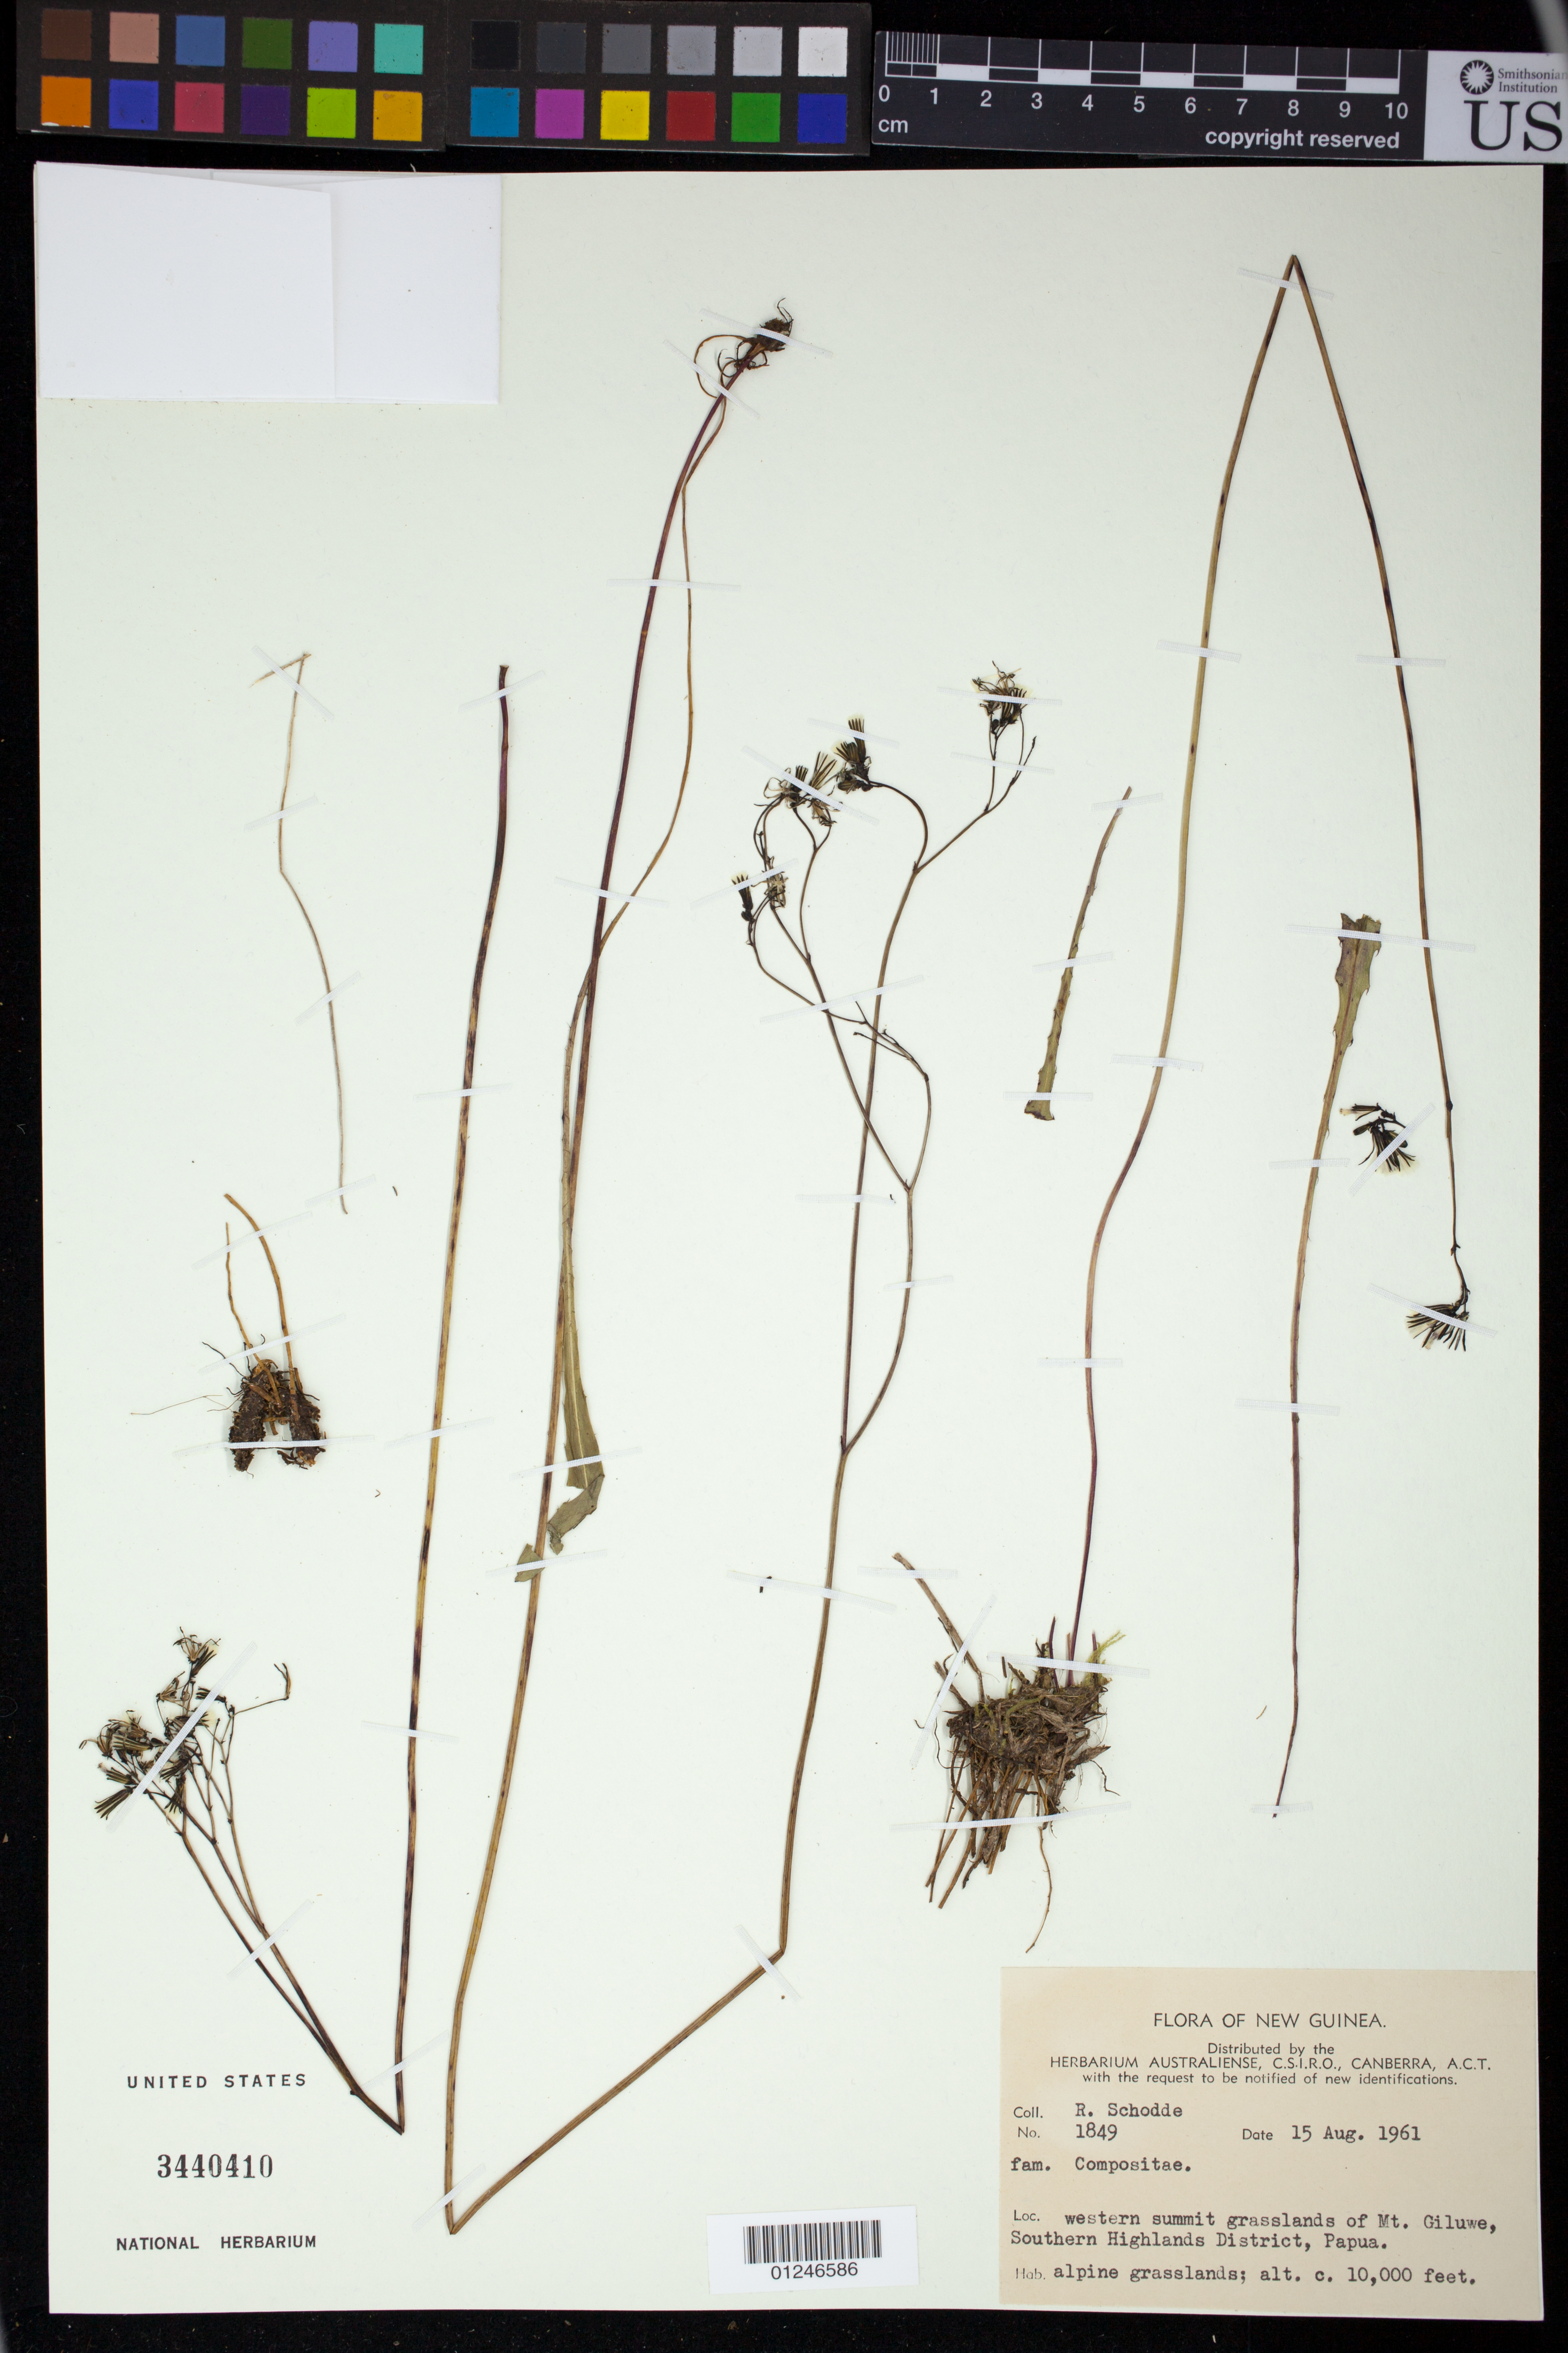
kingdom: Plantae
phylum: Tracheophyta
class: Magnoliopsida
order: Asterales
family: Asteraceae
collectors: R. Schodde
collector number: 1849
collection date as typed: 15 Aug 1961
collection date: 1961-08-15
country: Papua New Guinea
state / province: Southern Highlands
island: New Guinea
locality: Western summit grasslands of Mt. Giluwe.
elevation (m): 3048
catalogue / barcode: US 3440410